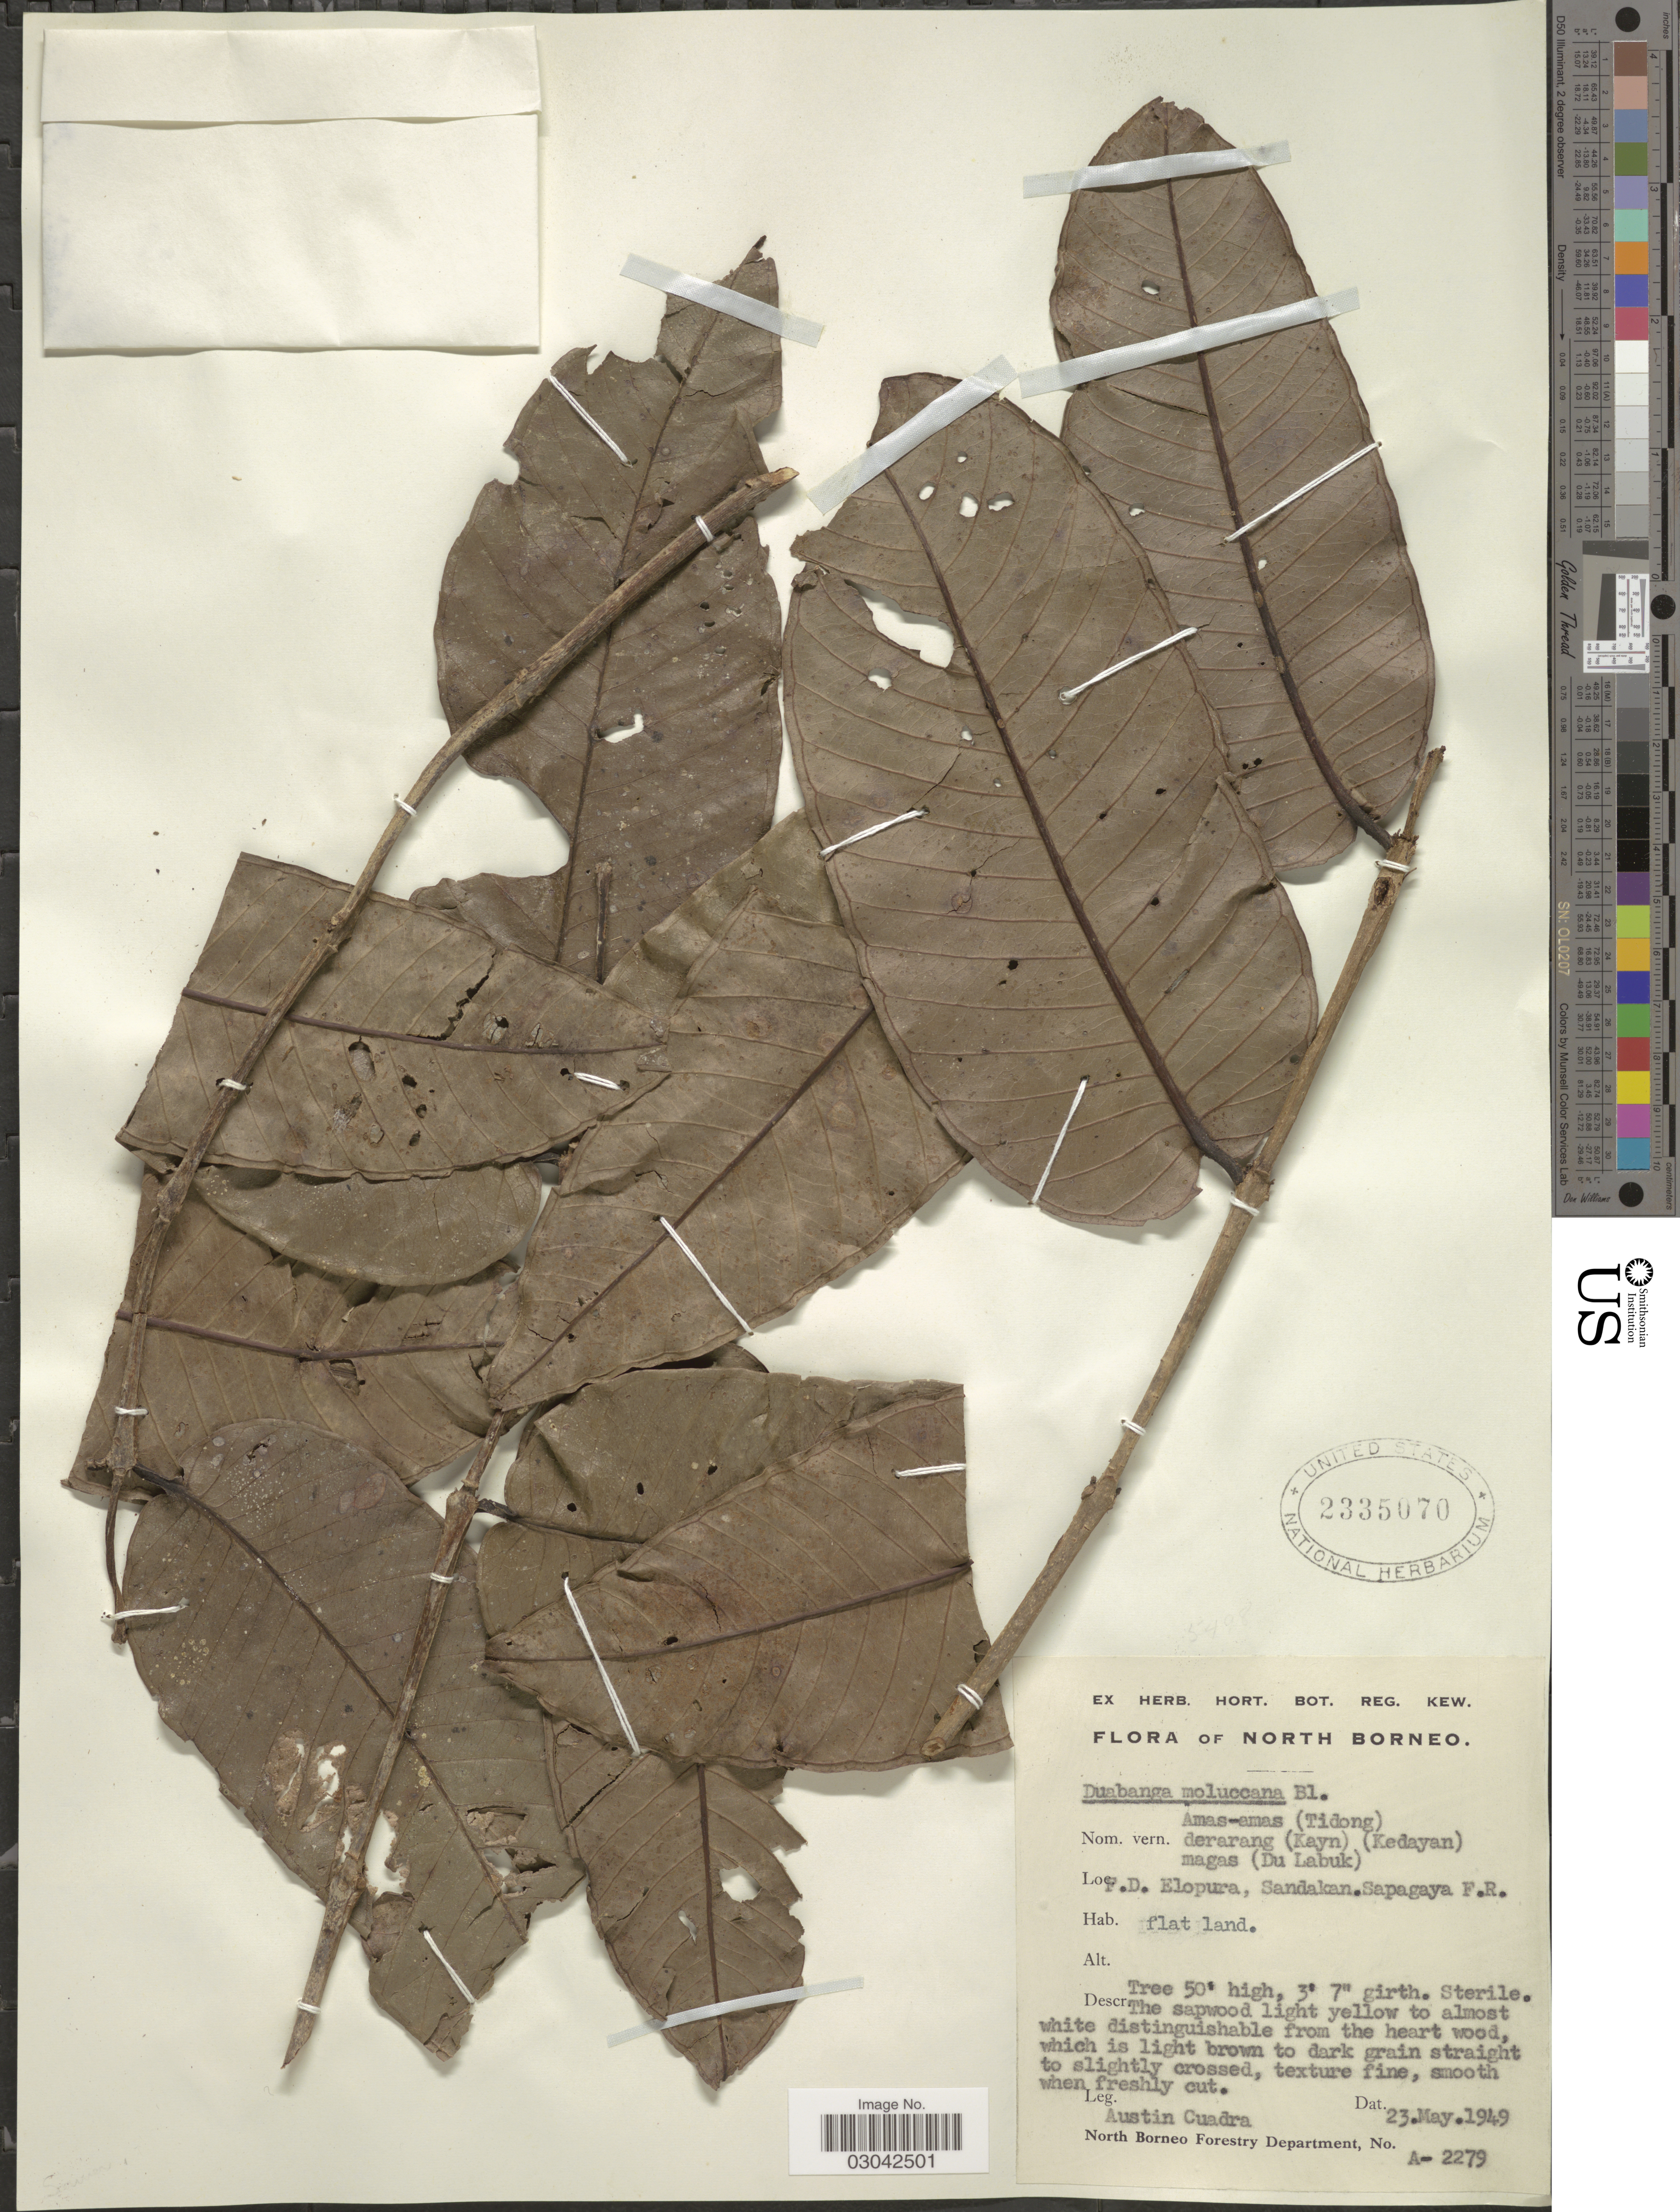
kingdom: Plantae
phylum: Tracheophyta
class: Magnoliopsida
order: Myrtales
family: Lythraceae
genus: Duabanga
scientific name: Duabanga moluccana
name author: Blume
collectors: A. Cuadra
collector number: A-2279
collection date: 1949-05-23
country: Malaysia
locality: North Borneo. F.D. Elopura, Sandakan. Sapagaya F.R.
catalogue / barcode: US 2335070